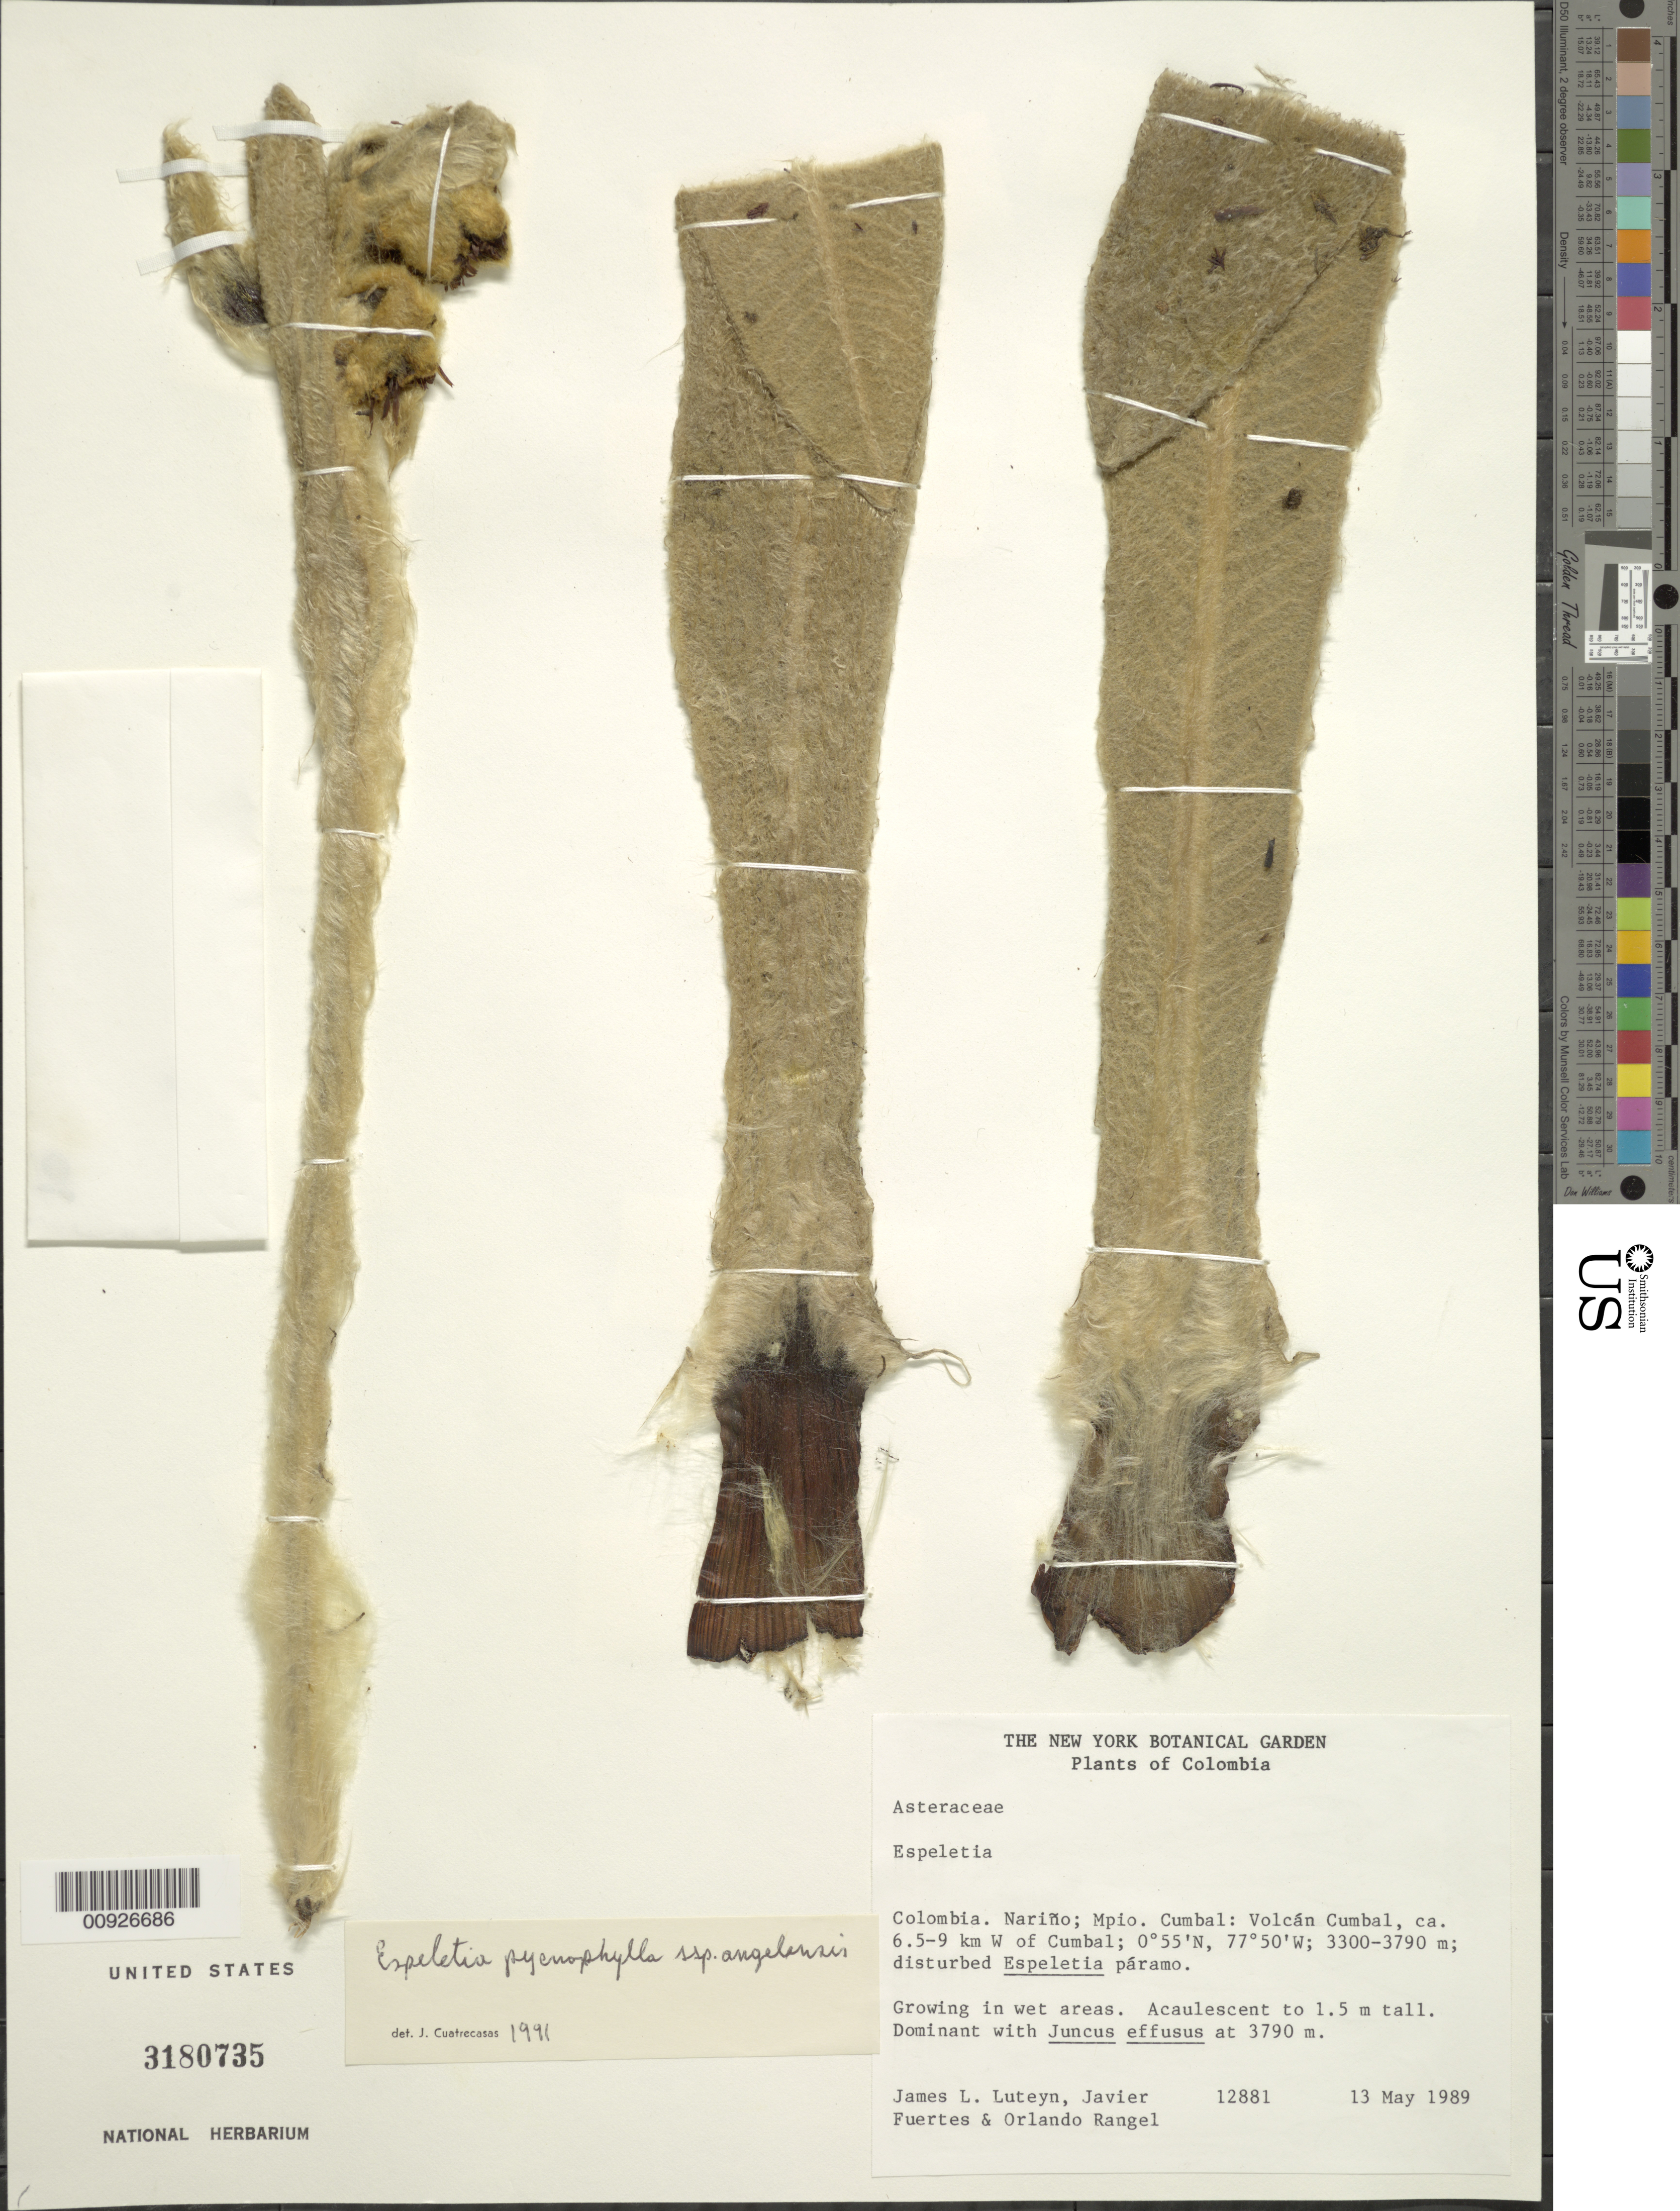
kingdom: Plantae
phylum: Tracheophyta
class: Magnoliopsida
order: Asterales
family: Asteraceae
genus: Espeletia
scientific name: Espeletia pycnophylla subsp. angelensis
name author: Cuatrec.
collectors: J. L. Luteyn, J. Fuertes & J. O. Rangel Ch.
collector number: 12881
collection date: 1989-05-13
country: Colombia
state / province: Nariño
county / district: M. Cumbal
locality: Volcán Cumbal, ca. 6.5-9 km W of Cumbal.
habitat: Disturbed Espeletia páramo. Growing in wet areas. Dominant wirth Juncus effusus.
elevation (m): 3790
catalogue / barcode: US 3180735